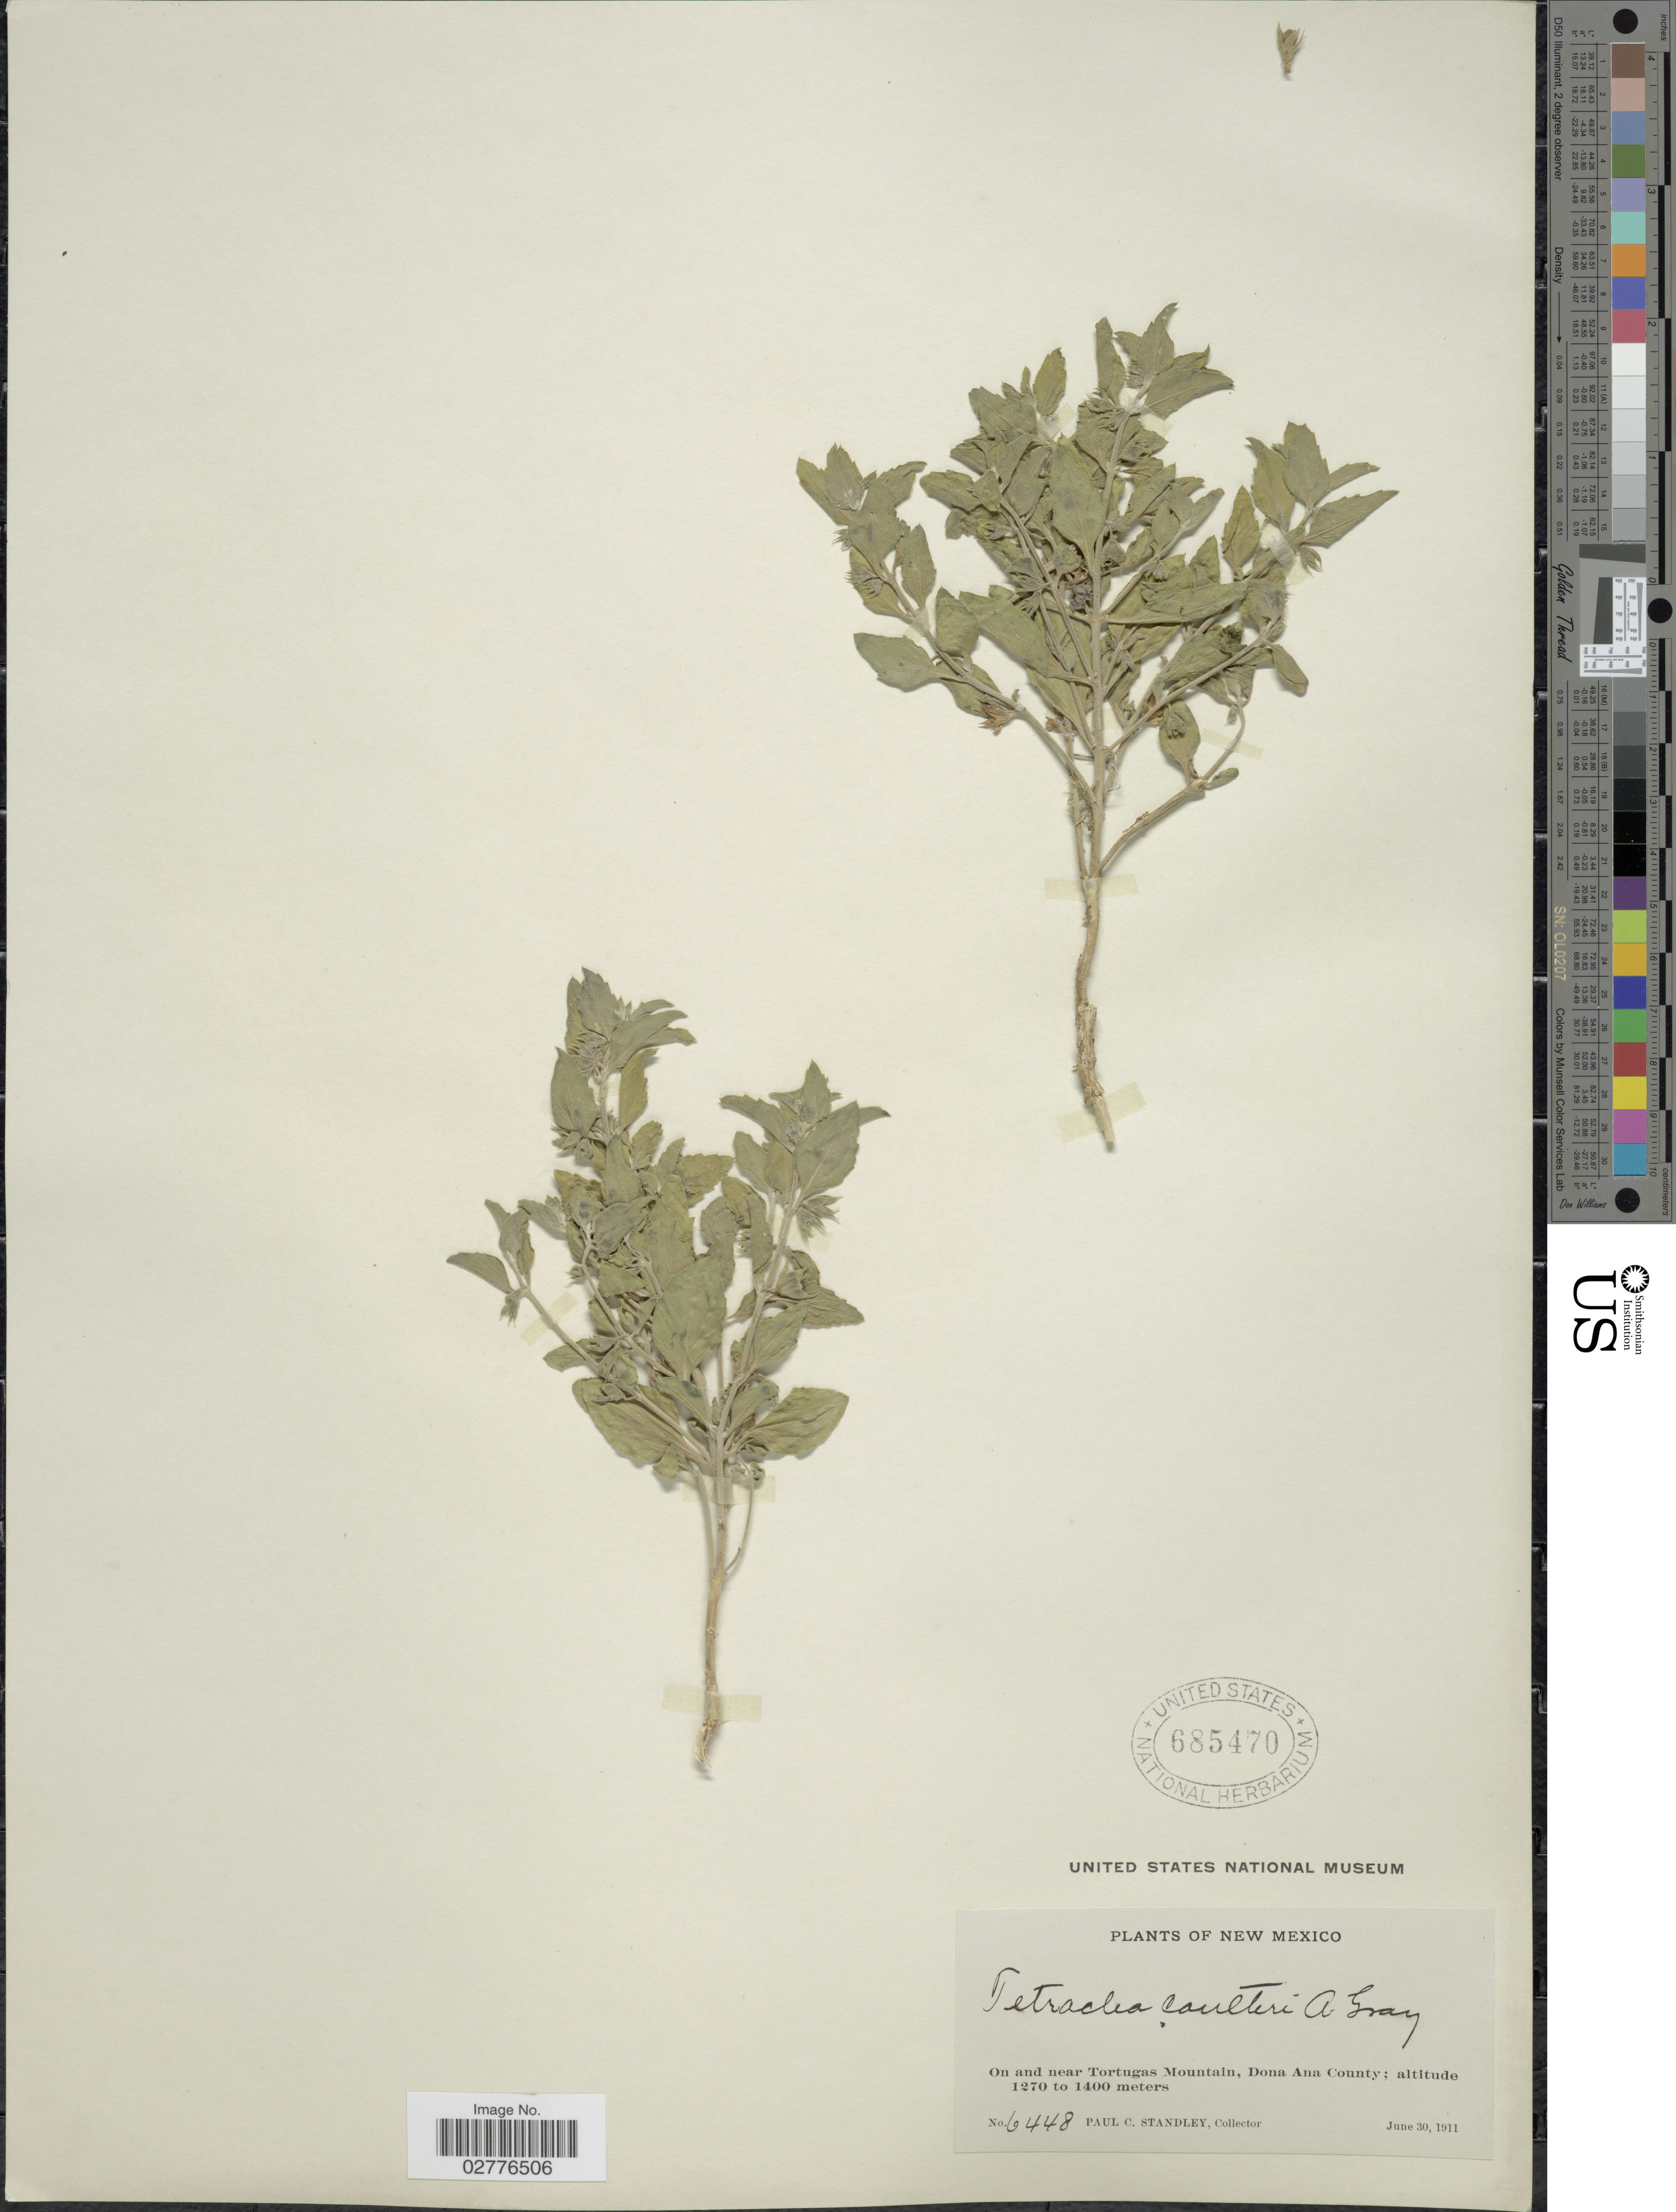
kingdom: Plantae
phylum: Tracheophyta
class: Magnoliopsida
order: Lamiales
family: Lamiaceae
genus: Tetraclea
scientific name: Tetraclea coulteri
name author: A. Gray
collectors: P. C. Standley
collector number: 6448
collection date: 1911-06-30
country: United States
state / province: New Mexico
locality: On and near Tortugas Mountain, Dona Ana County.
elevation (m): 1270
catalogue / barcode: US 685470